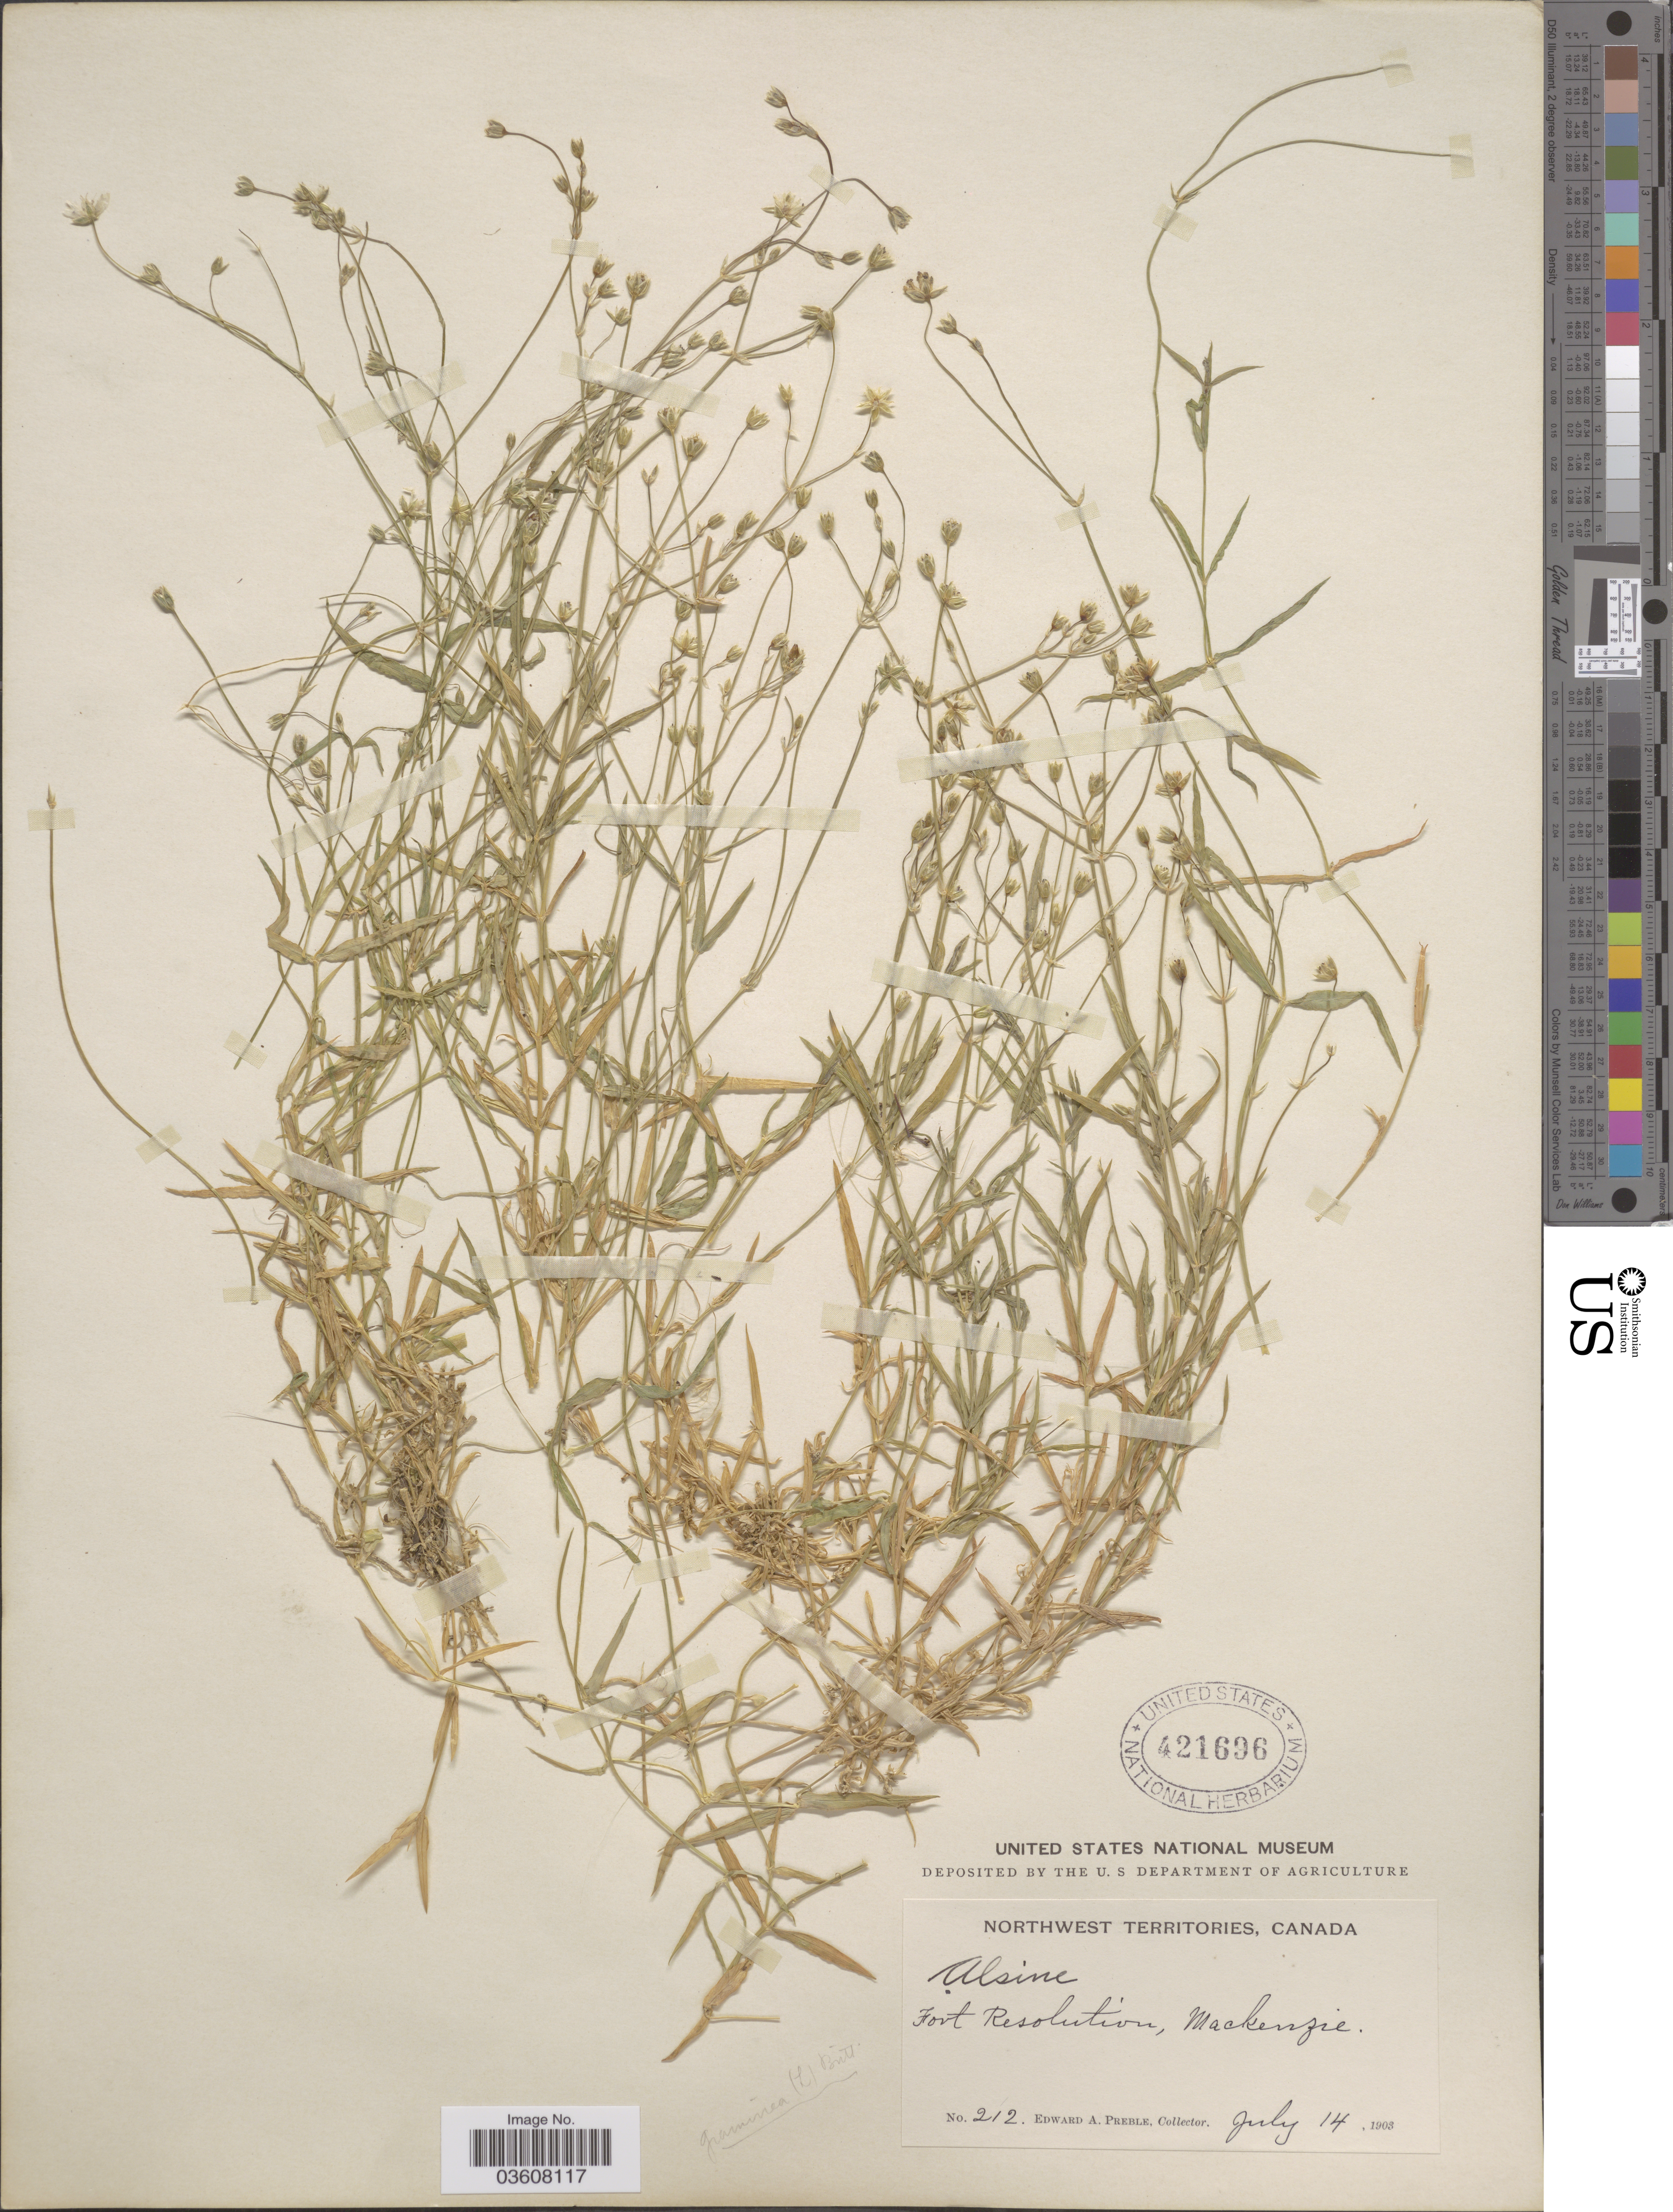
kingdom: Plantae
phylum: Tracheophyta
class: Magnoliopsida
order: Caryophyllales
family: Caryophyllaceae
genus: Stellaria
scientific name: Stellaria graminea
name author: L.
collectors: E. Preble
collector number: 212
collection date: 1903-07-14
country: Canada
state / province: Northwest Territories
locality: Fort Resolution, Mackenzie.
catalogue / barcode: US 421696